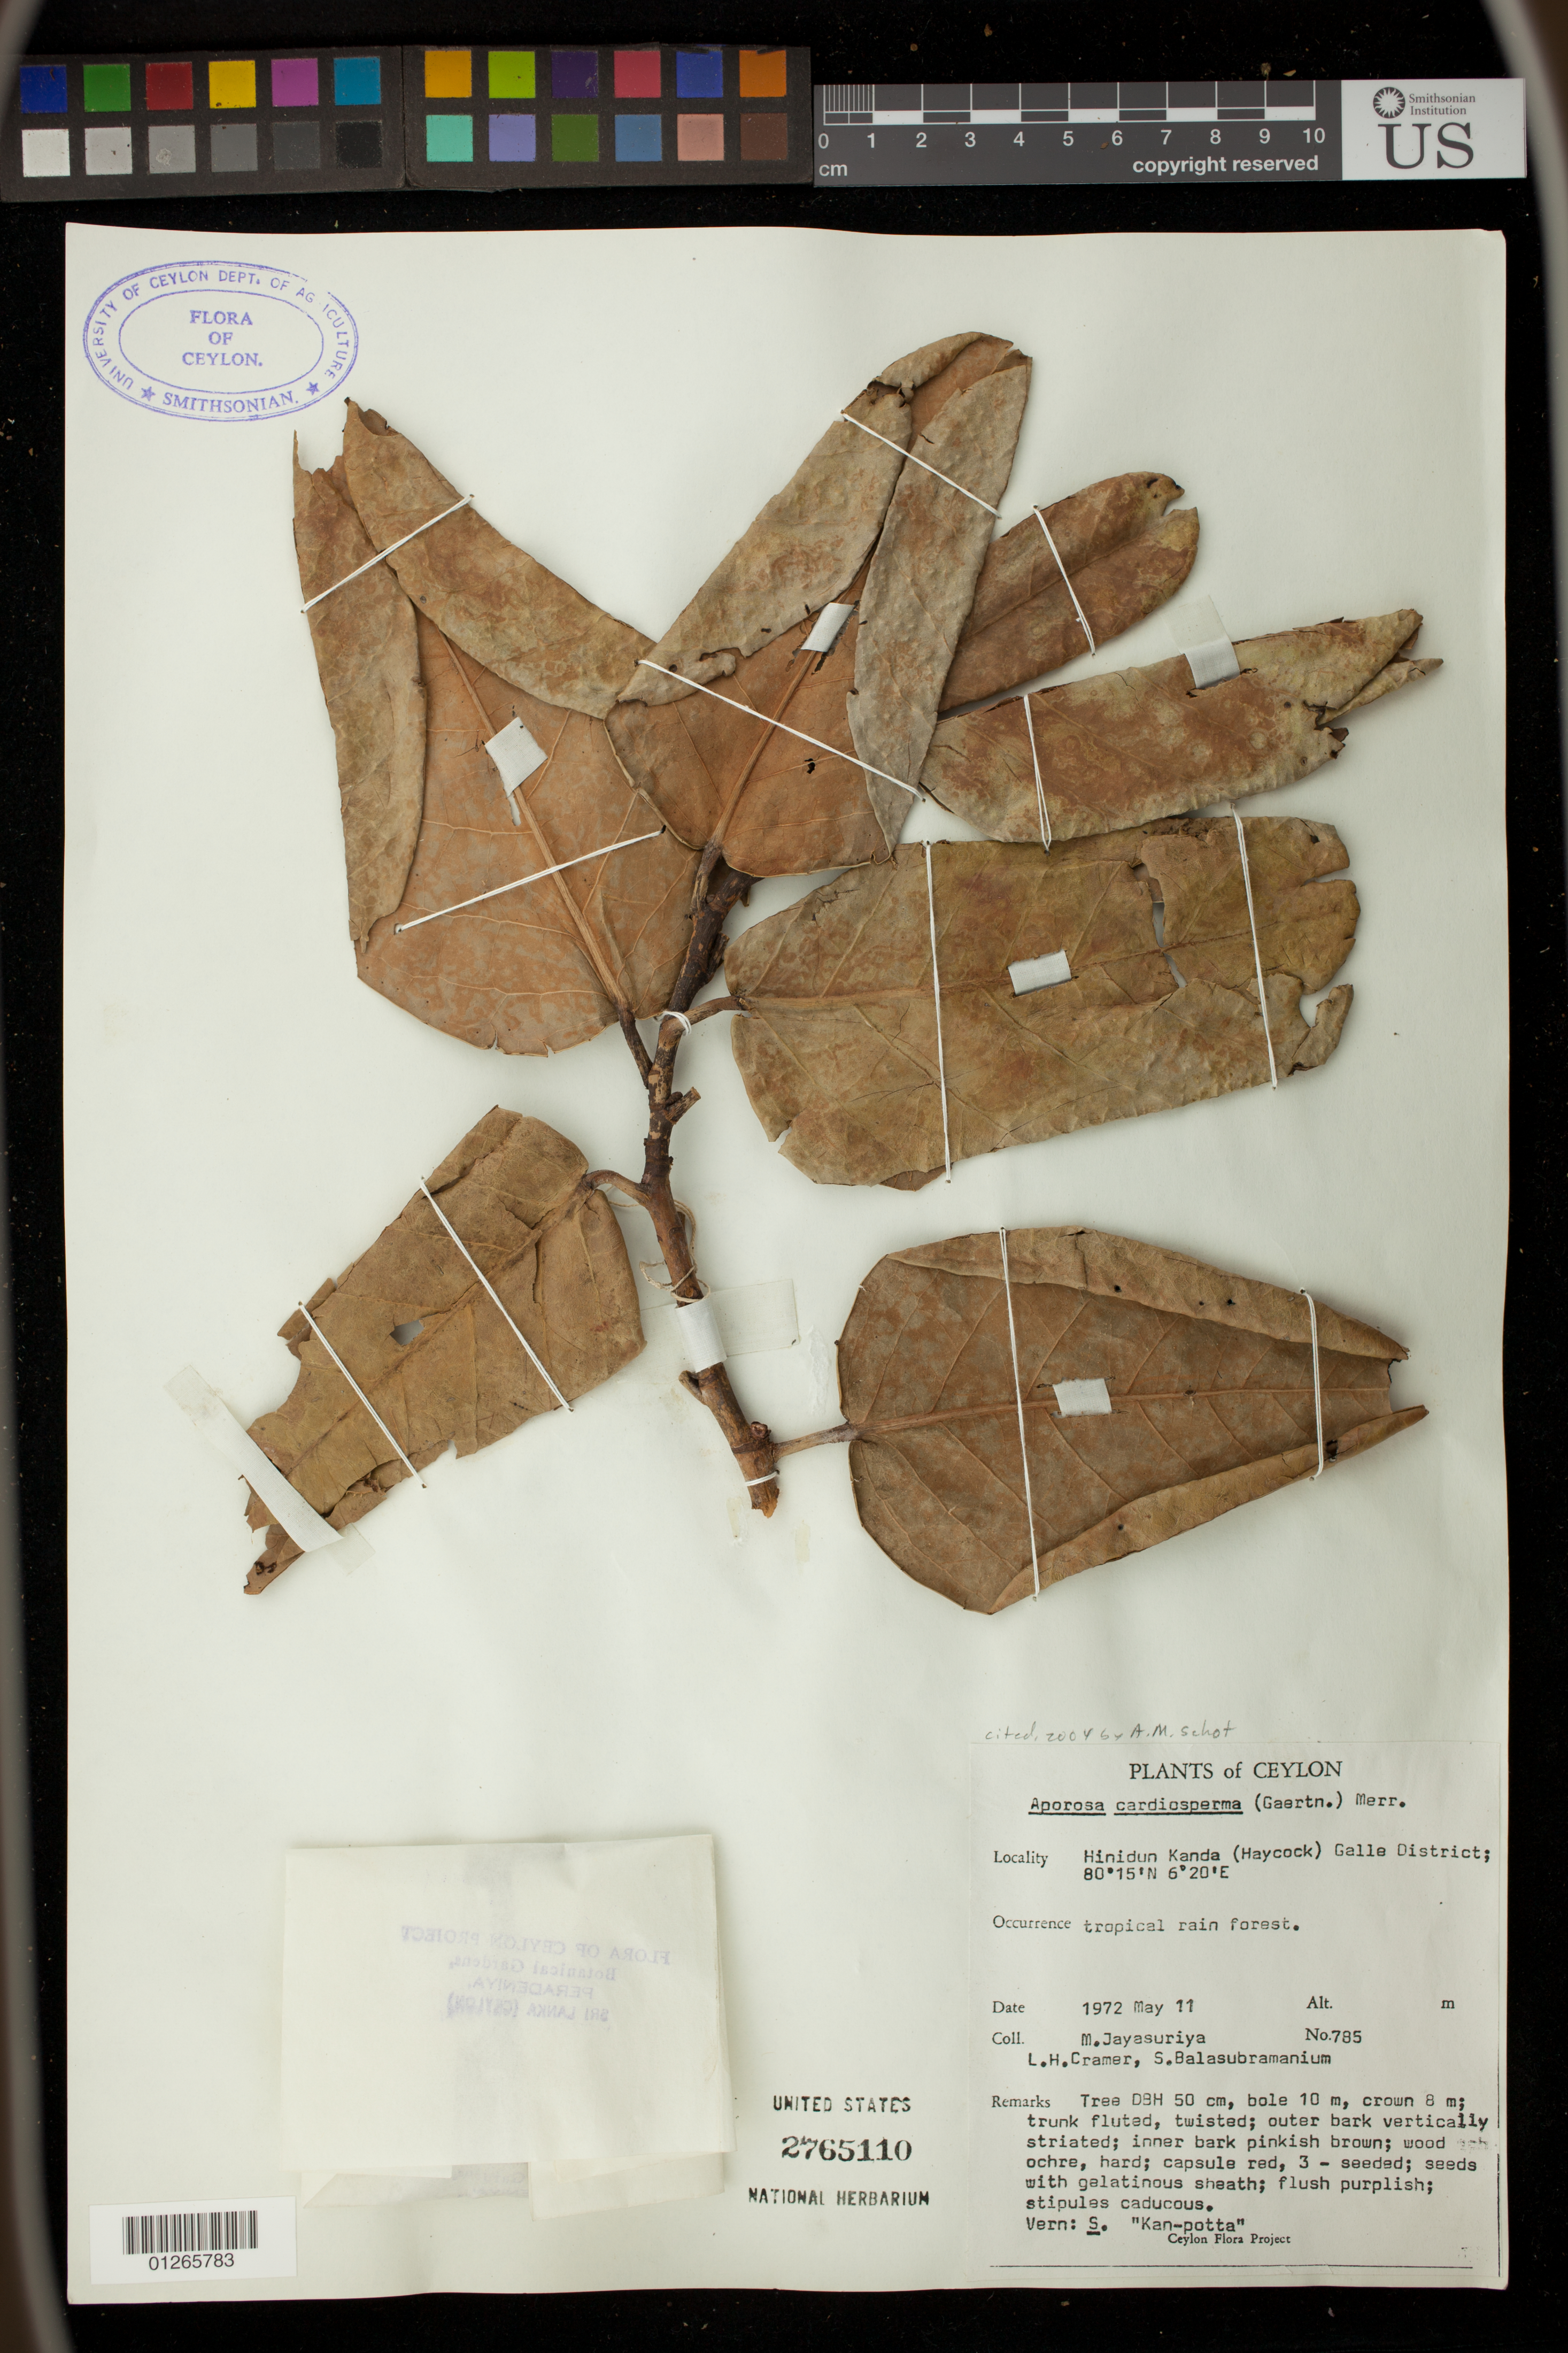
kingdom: Plantae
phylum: Tracheophyta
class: Magnoliopsida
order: Malpighiales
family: Phyllanthaceae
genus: Aporosa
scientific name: Aporosa cardiosperma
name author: (Gaertn.) Merr.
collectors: M. Jayasuriya, L. H. Cramer & S. Balasubramaniam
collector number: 785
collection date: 1972-05-11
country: Sri Lanka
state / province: Southern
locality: Hinidun Kanda (Haycock) Galle District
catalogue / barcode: US 2765110